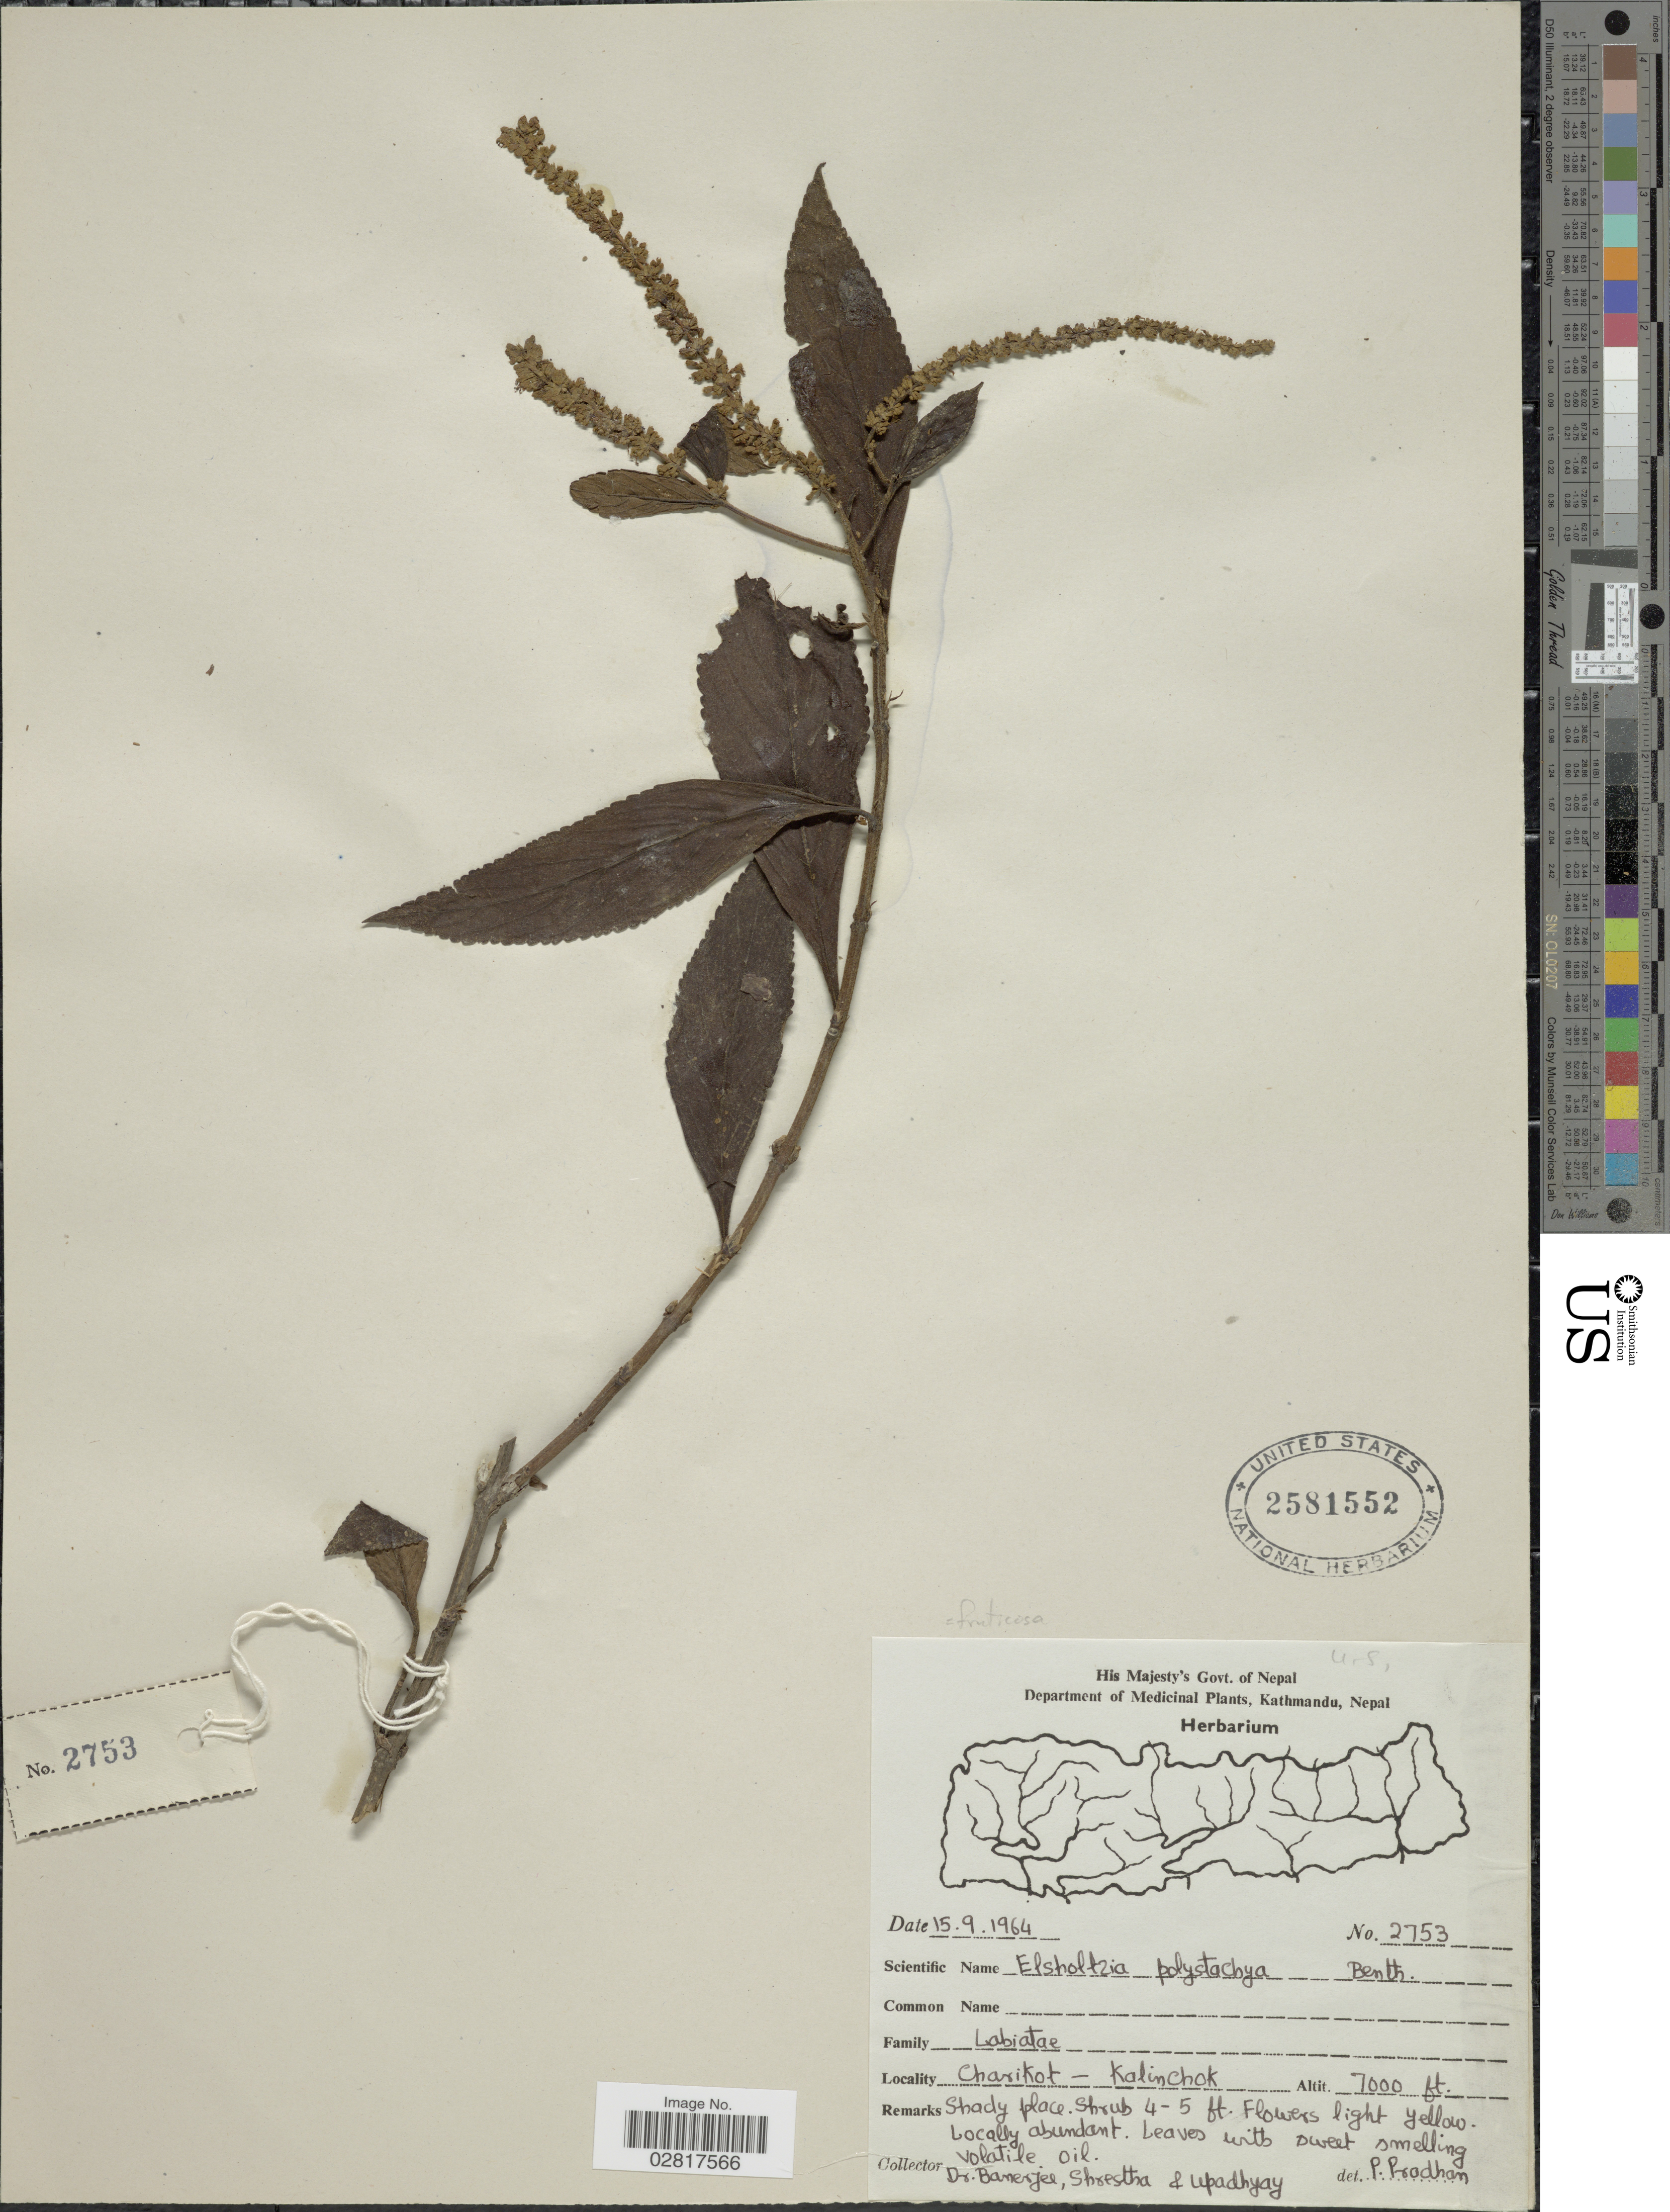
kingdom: Plantae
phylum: Tracheophyta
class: Magnoliopsida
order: Lamiales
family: Lamiaceae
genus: Elsholtzia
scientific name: Elsholtzia fruticosa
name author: (D. Don) Rehder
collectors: -. Banerjee, -. Shrestha & Upadhyay, --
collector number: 2753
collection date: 1964-09-15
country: Nepal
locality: Charikot - Kalimchok.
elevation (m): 2134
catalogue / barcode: US 2581552